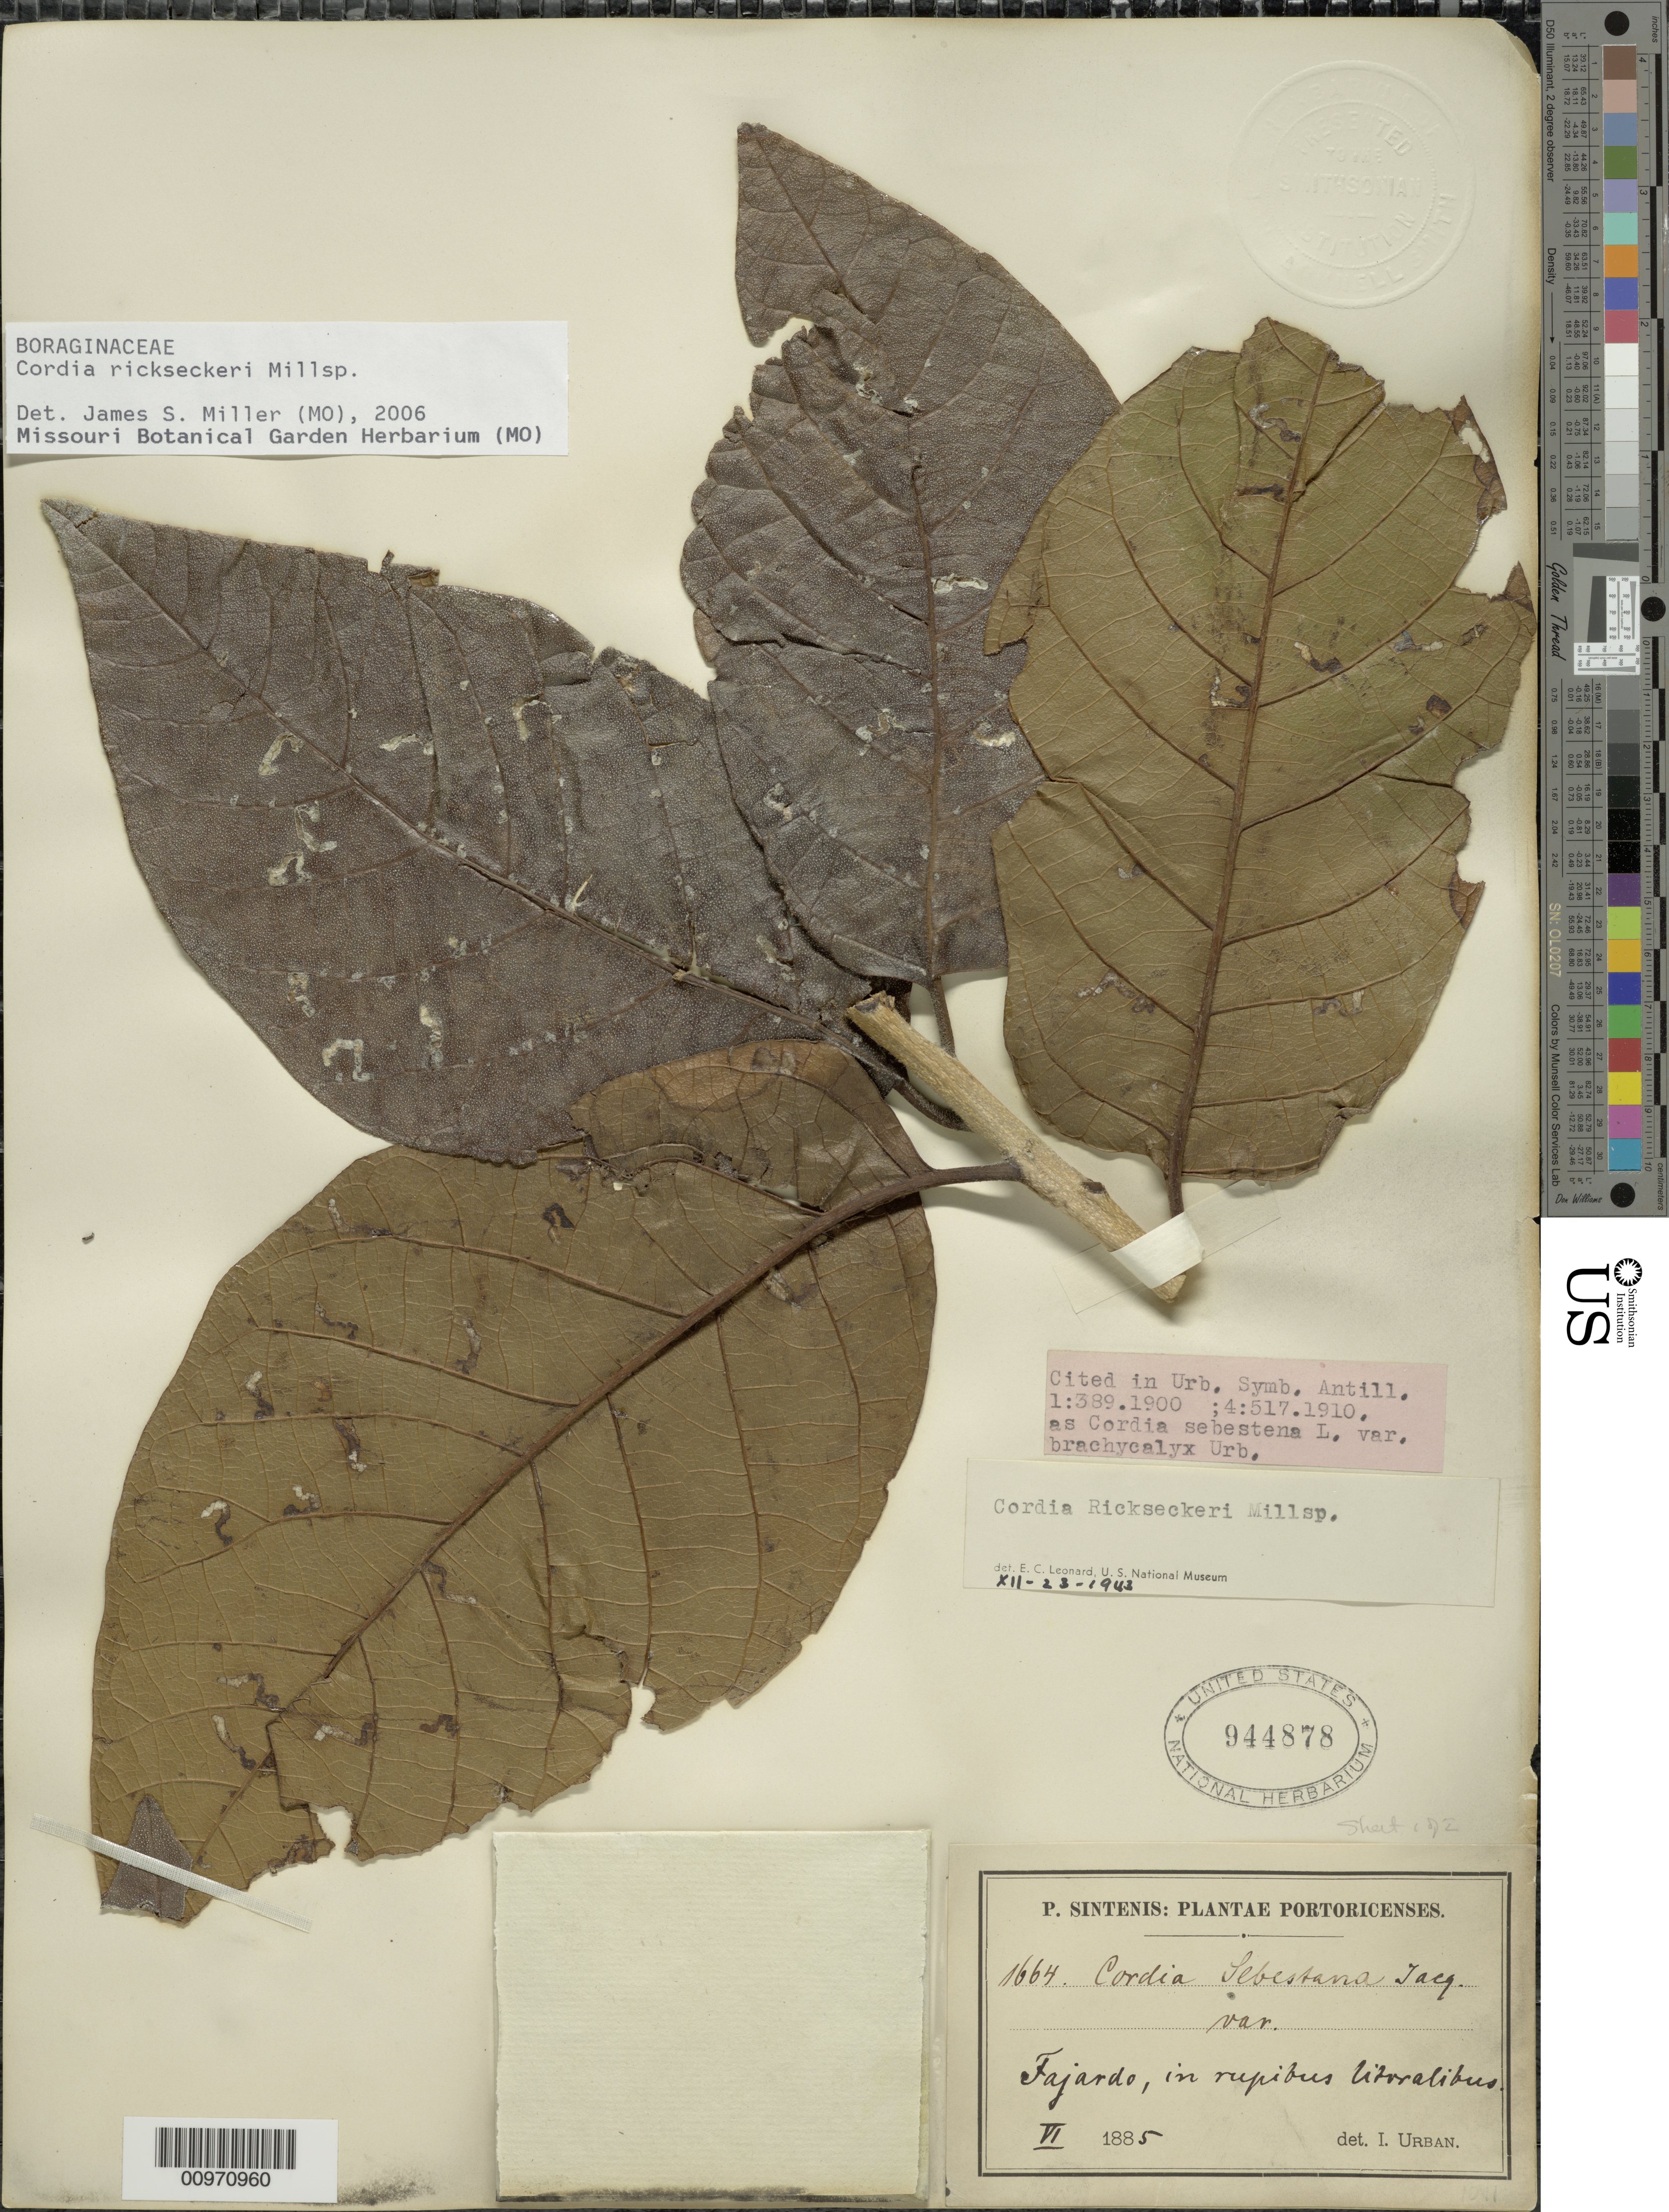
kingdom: Plantae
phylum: Tracheophyta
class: Magnoliopsida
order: Boraginales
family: Cordiaceae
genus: Cordia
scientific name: Cordia rickseckeri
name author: Millsp.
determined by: Miller, James S., (MO), Missouri Botanical Garden (UNITED STATES)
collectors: P. Sintenis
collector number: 1664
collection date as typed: Jun 1885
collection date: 1885-06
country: Puerto Rico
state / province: Fajardo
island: Puerto Rico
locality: Fajardo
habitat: In rupibus litoralibus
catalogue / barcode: US 944878